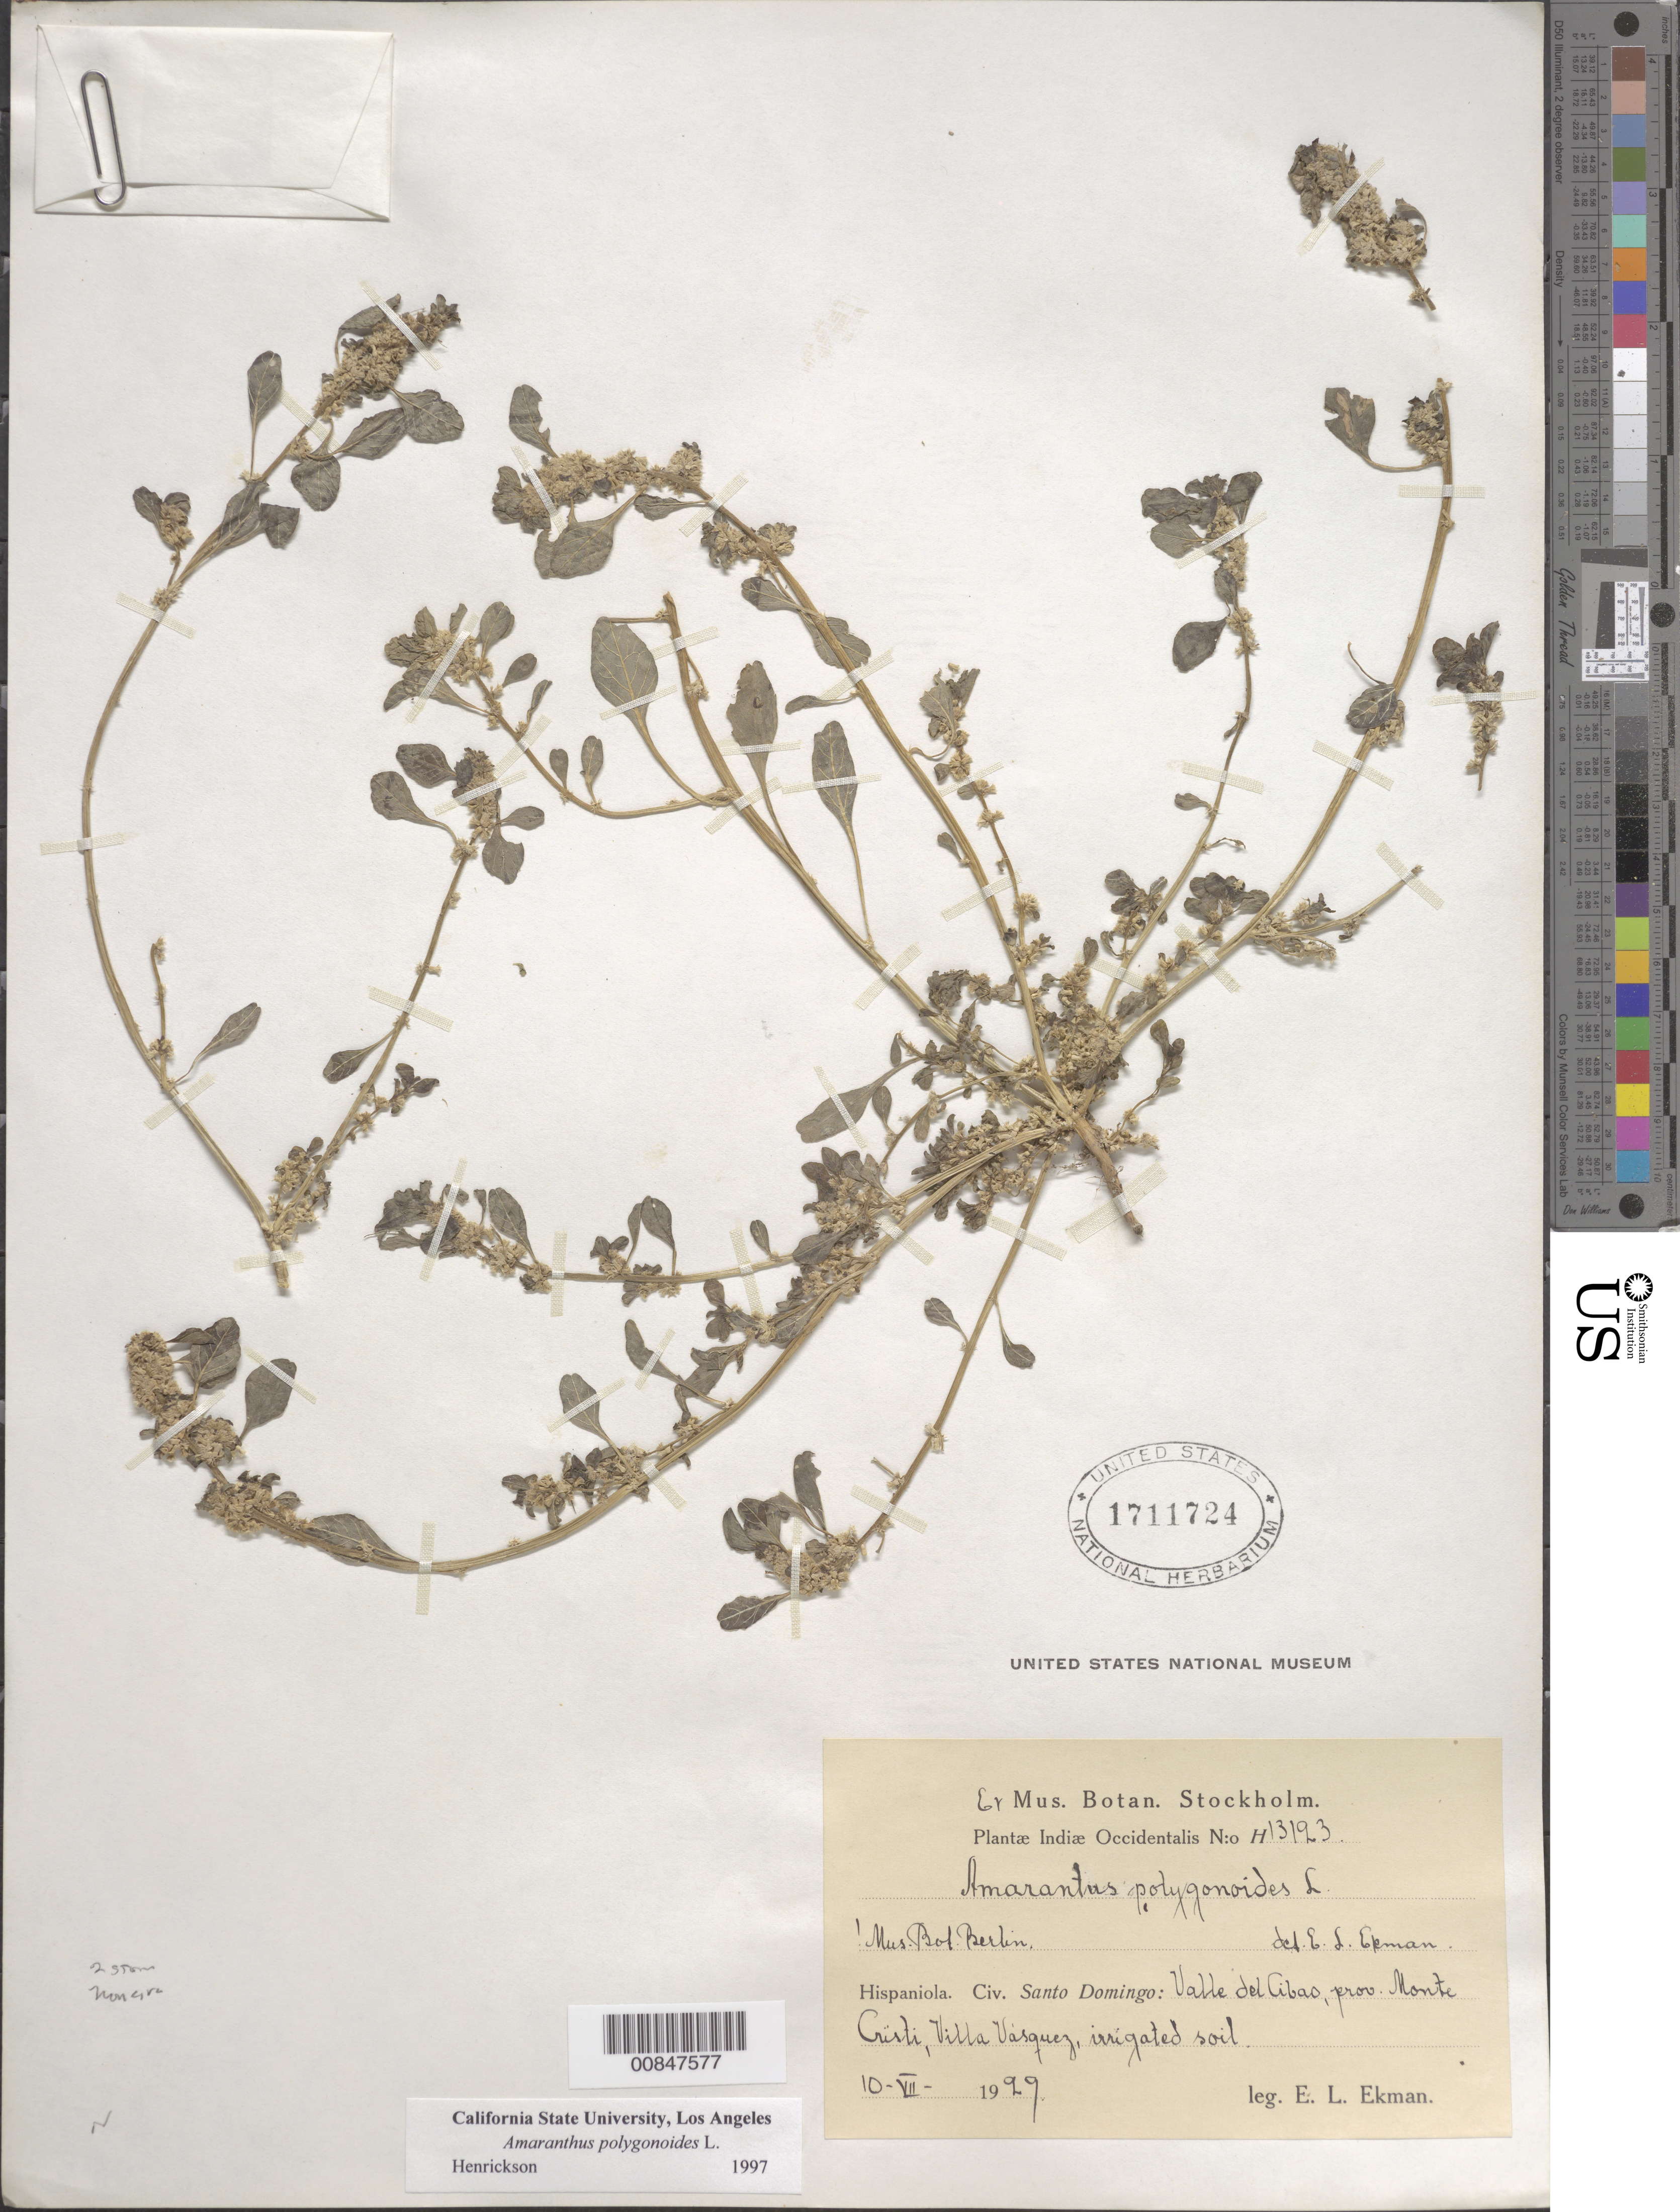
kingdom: Plantae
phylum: Tracheophyta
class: Magnoliopsida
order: Caryophyllales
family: Amaranthaceae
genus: Amaranthus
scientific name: Amaranthus polygonoides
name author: L.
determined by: Henrickson, --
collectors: E. L. Ekman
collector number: H 13123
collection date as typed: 10 Jul 1929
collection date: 1929-07-10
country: Dominican Republic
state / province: Monte Cristi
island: Hispaniola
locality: Valle del Cibao, Villa Vásquez.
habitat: Irrigated soil.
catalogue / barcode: US 1711724